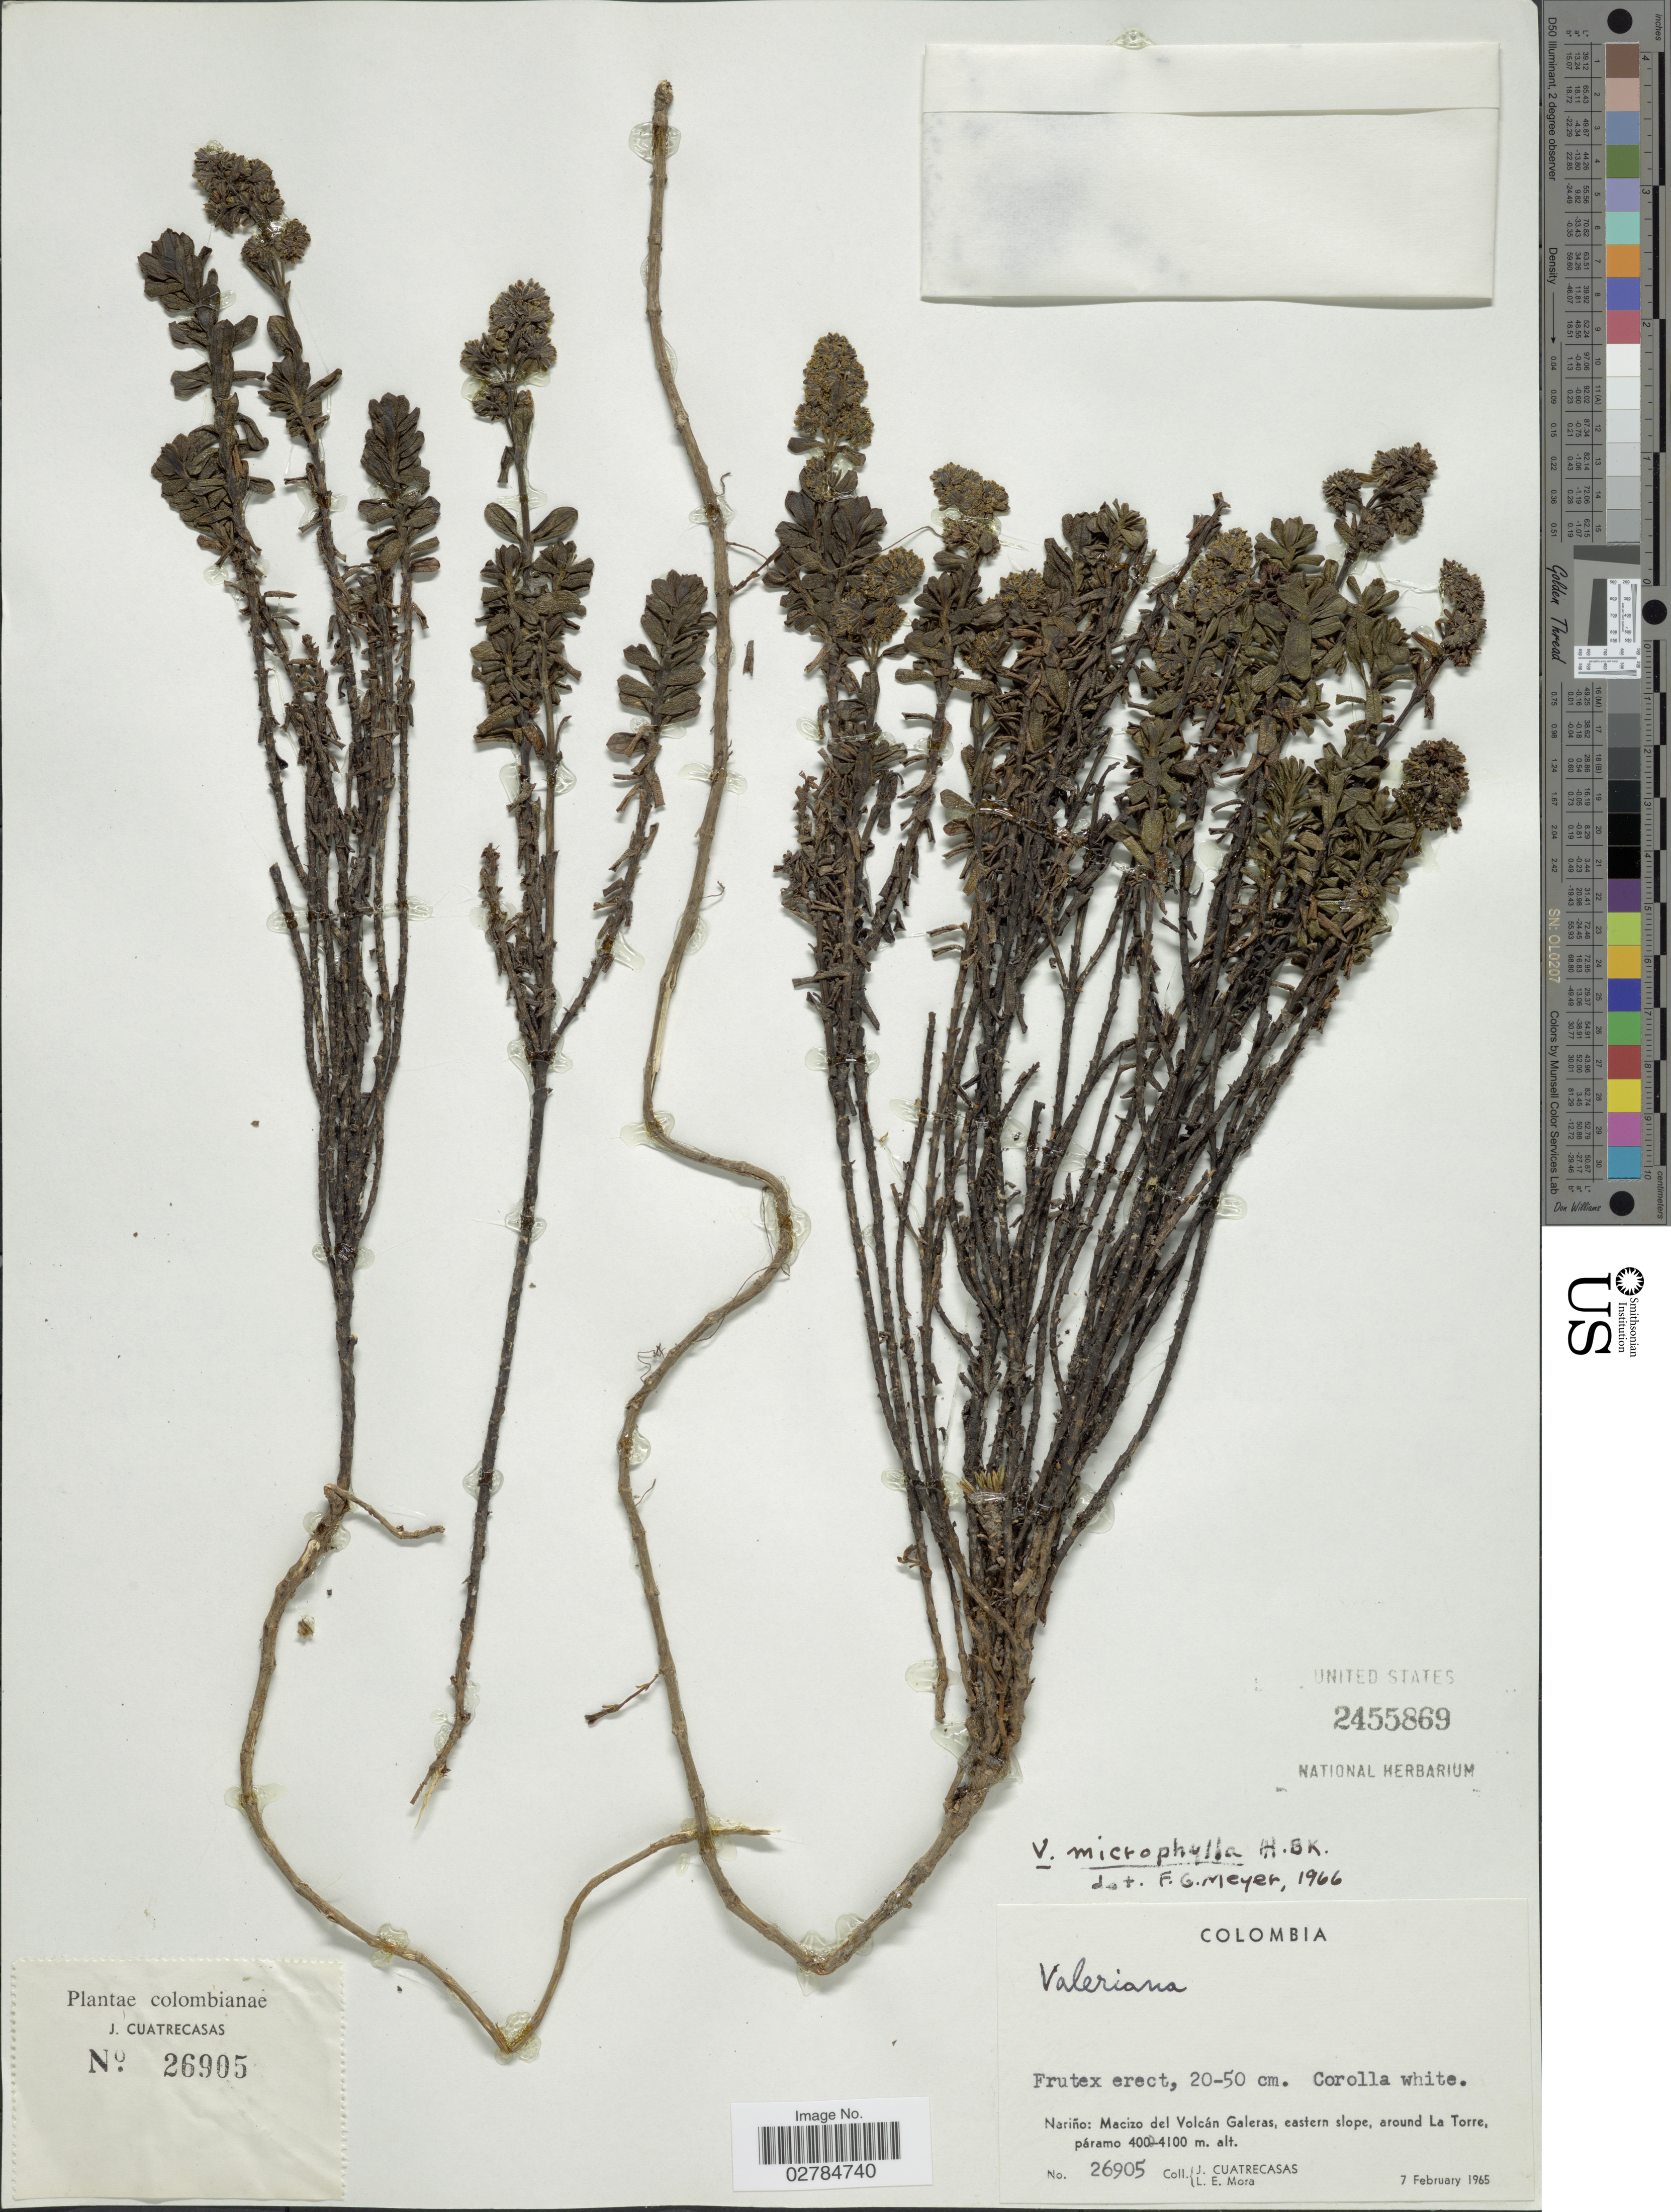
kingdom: Plantae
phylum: Tracheophyta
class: Magnoliopsida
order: Dipsacales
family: Caprifoliaceae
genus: Valeriana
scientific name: Valeriana microphylla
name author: Kunth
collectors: J. Cuatrecasas & L. Mora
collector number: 26905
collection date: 1965-02-07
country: Colombia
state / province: Nariño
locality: Macizo del Volcán Galeras, eastern slope, around La Torre, páramo.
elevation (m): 4000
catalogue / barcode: US 2455869